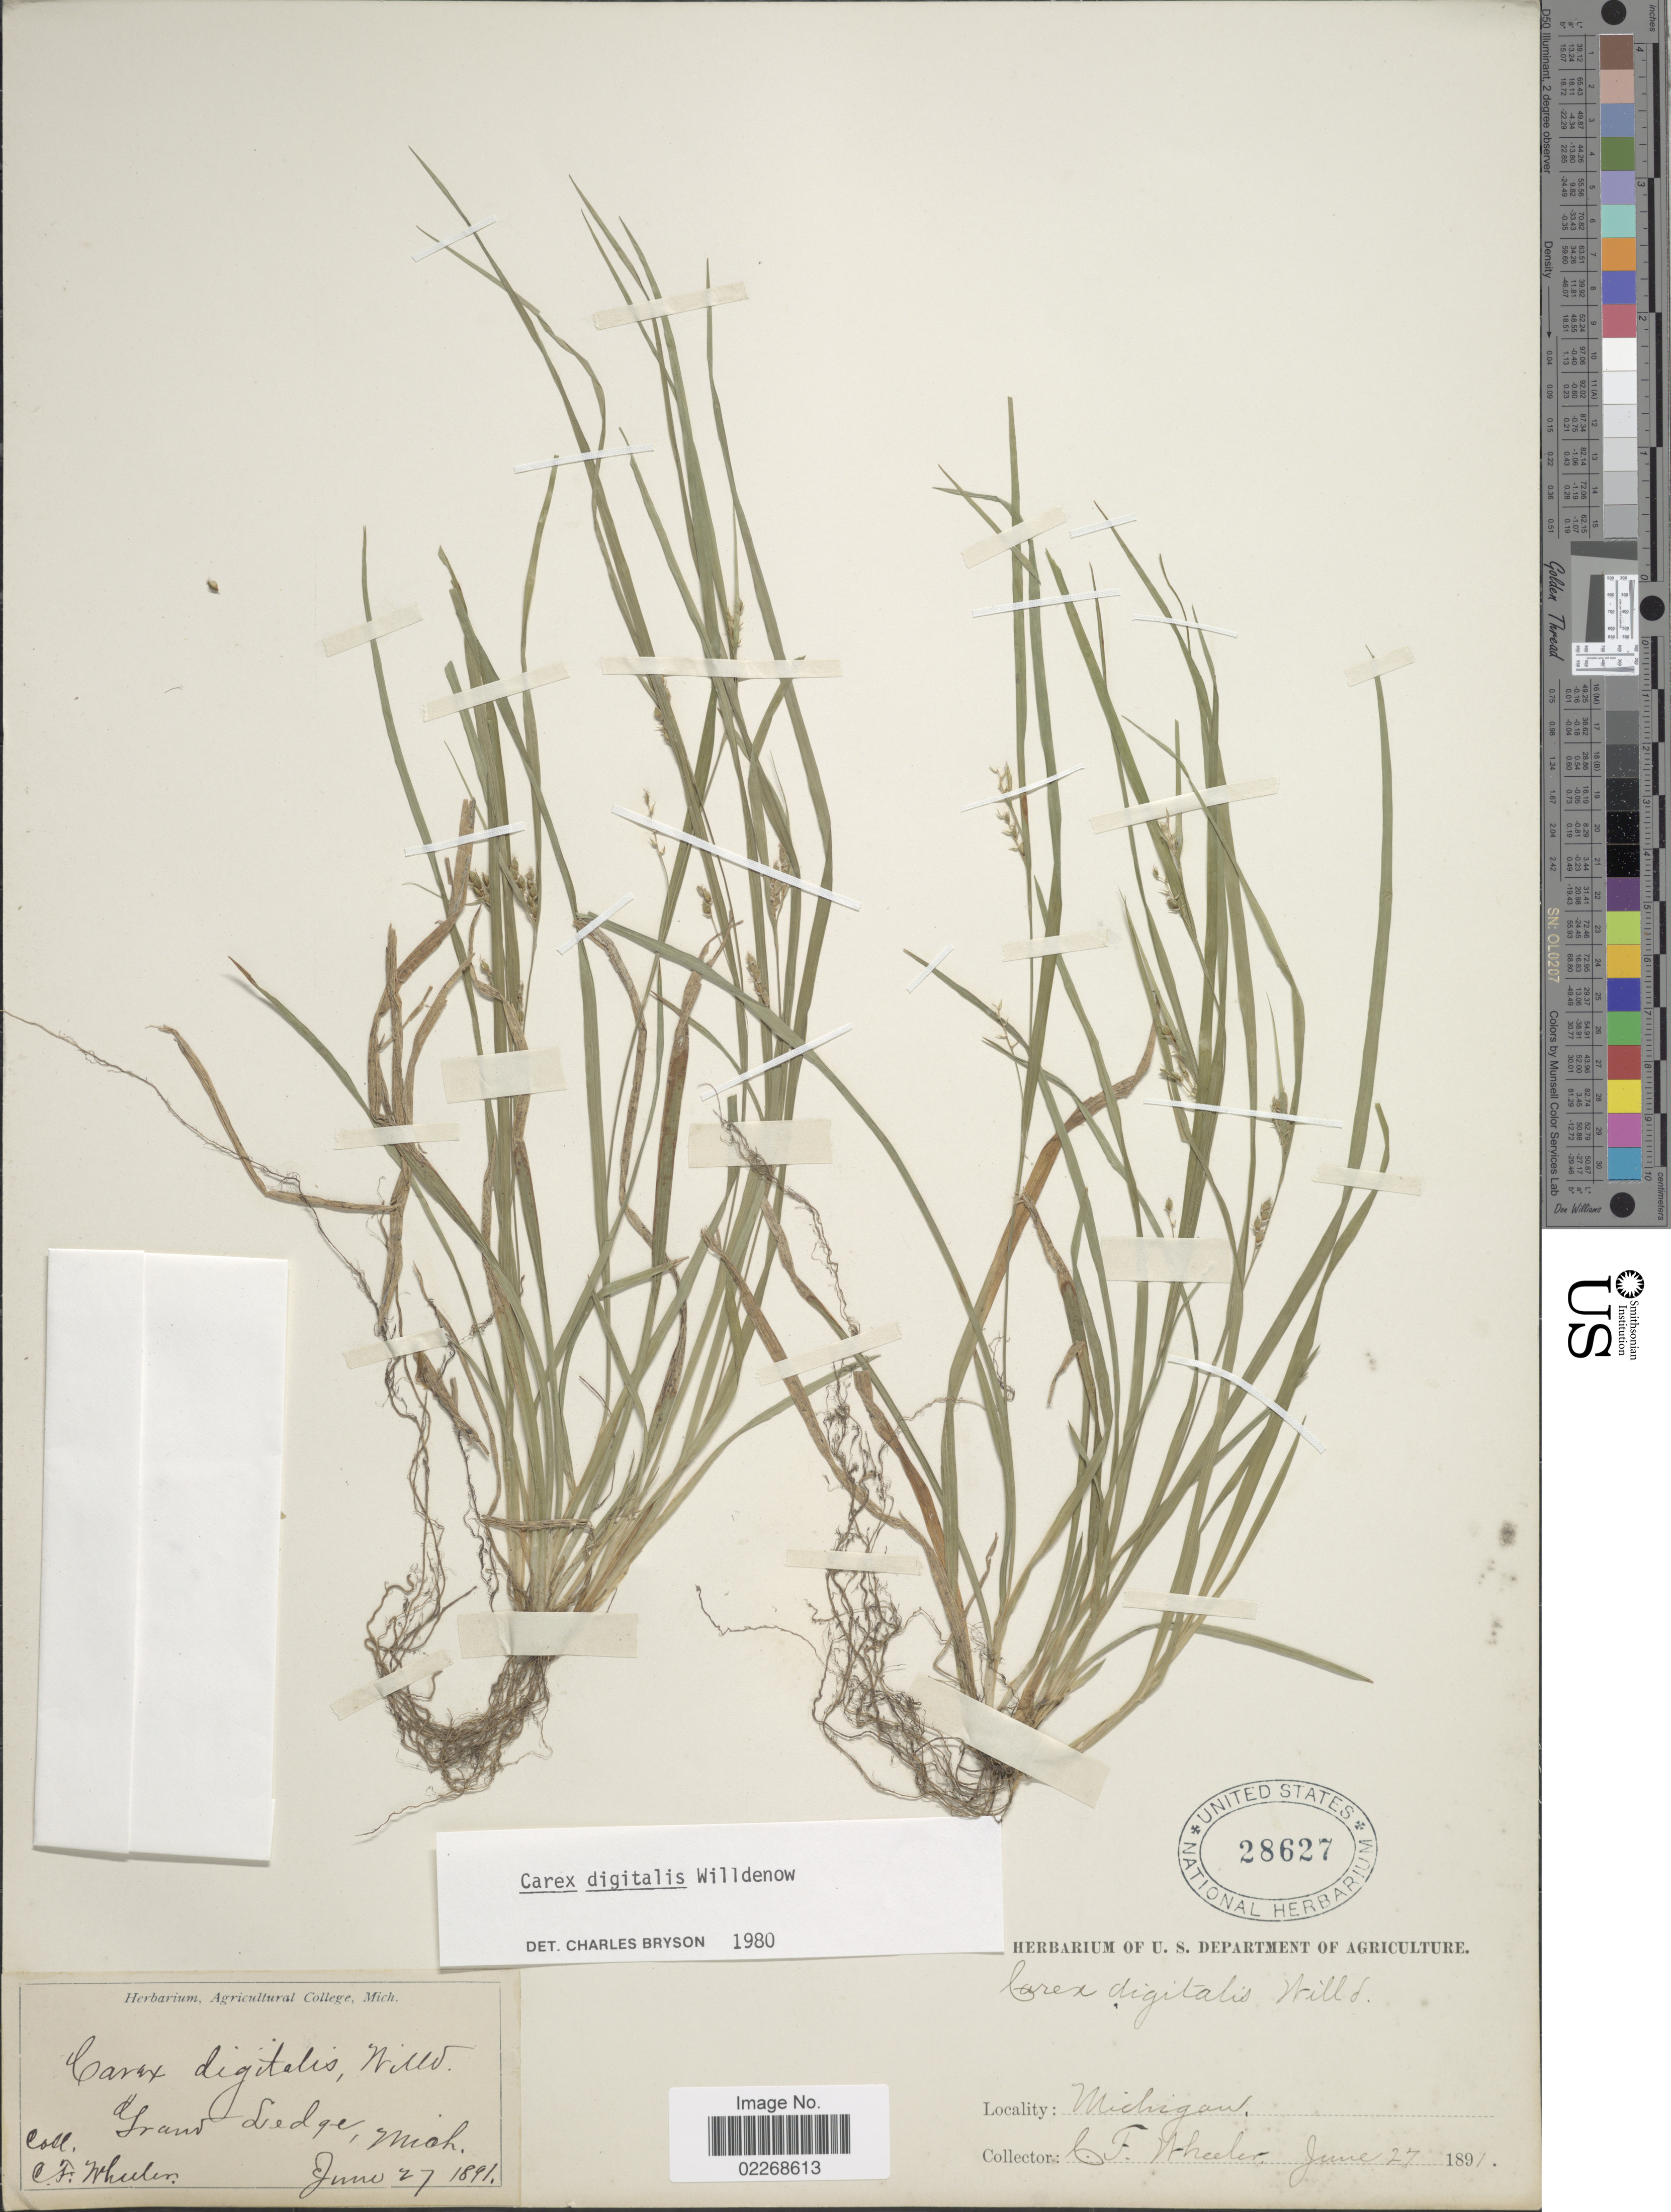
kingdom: Plantae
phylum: Tracheophyta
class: Liliopsida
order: Poales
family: Cyperaceae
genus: Carex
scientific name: Carex digitalis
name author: Willd.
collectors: C. Wheeler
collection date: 1891-06-27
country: United States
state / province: Michigan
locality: Grand Ledge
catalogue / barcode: US 28627